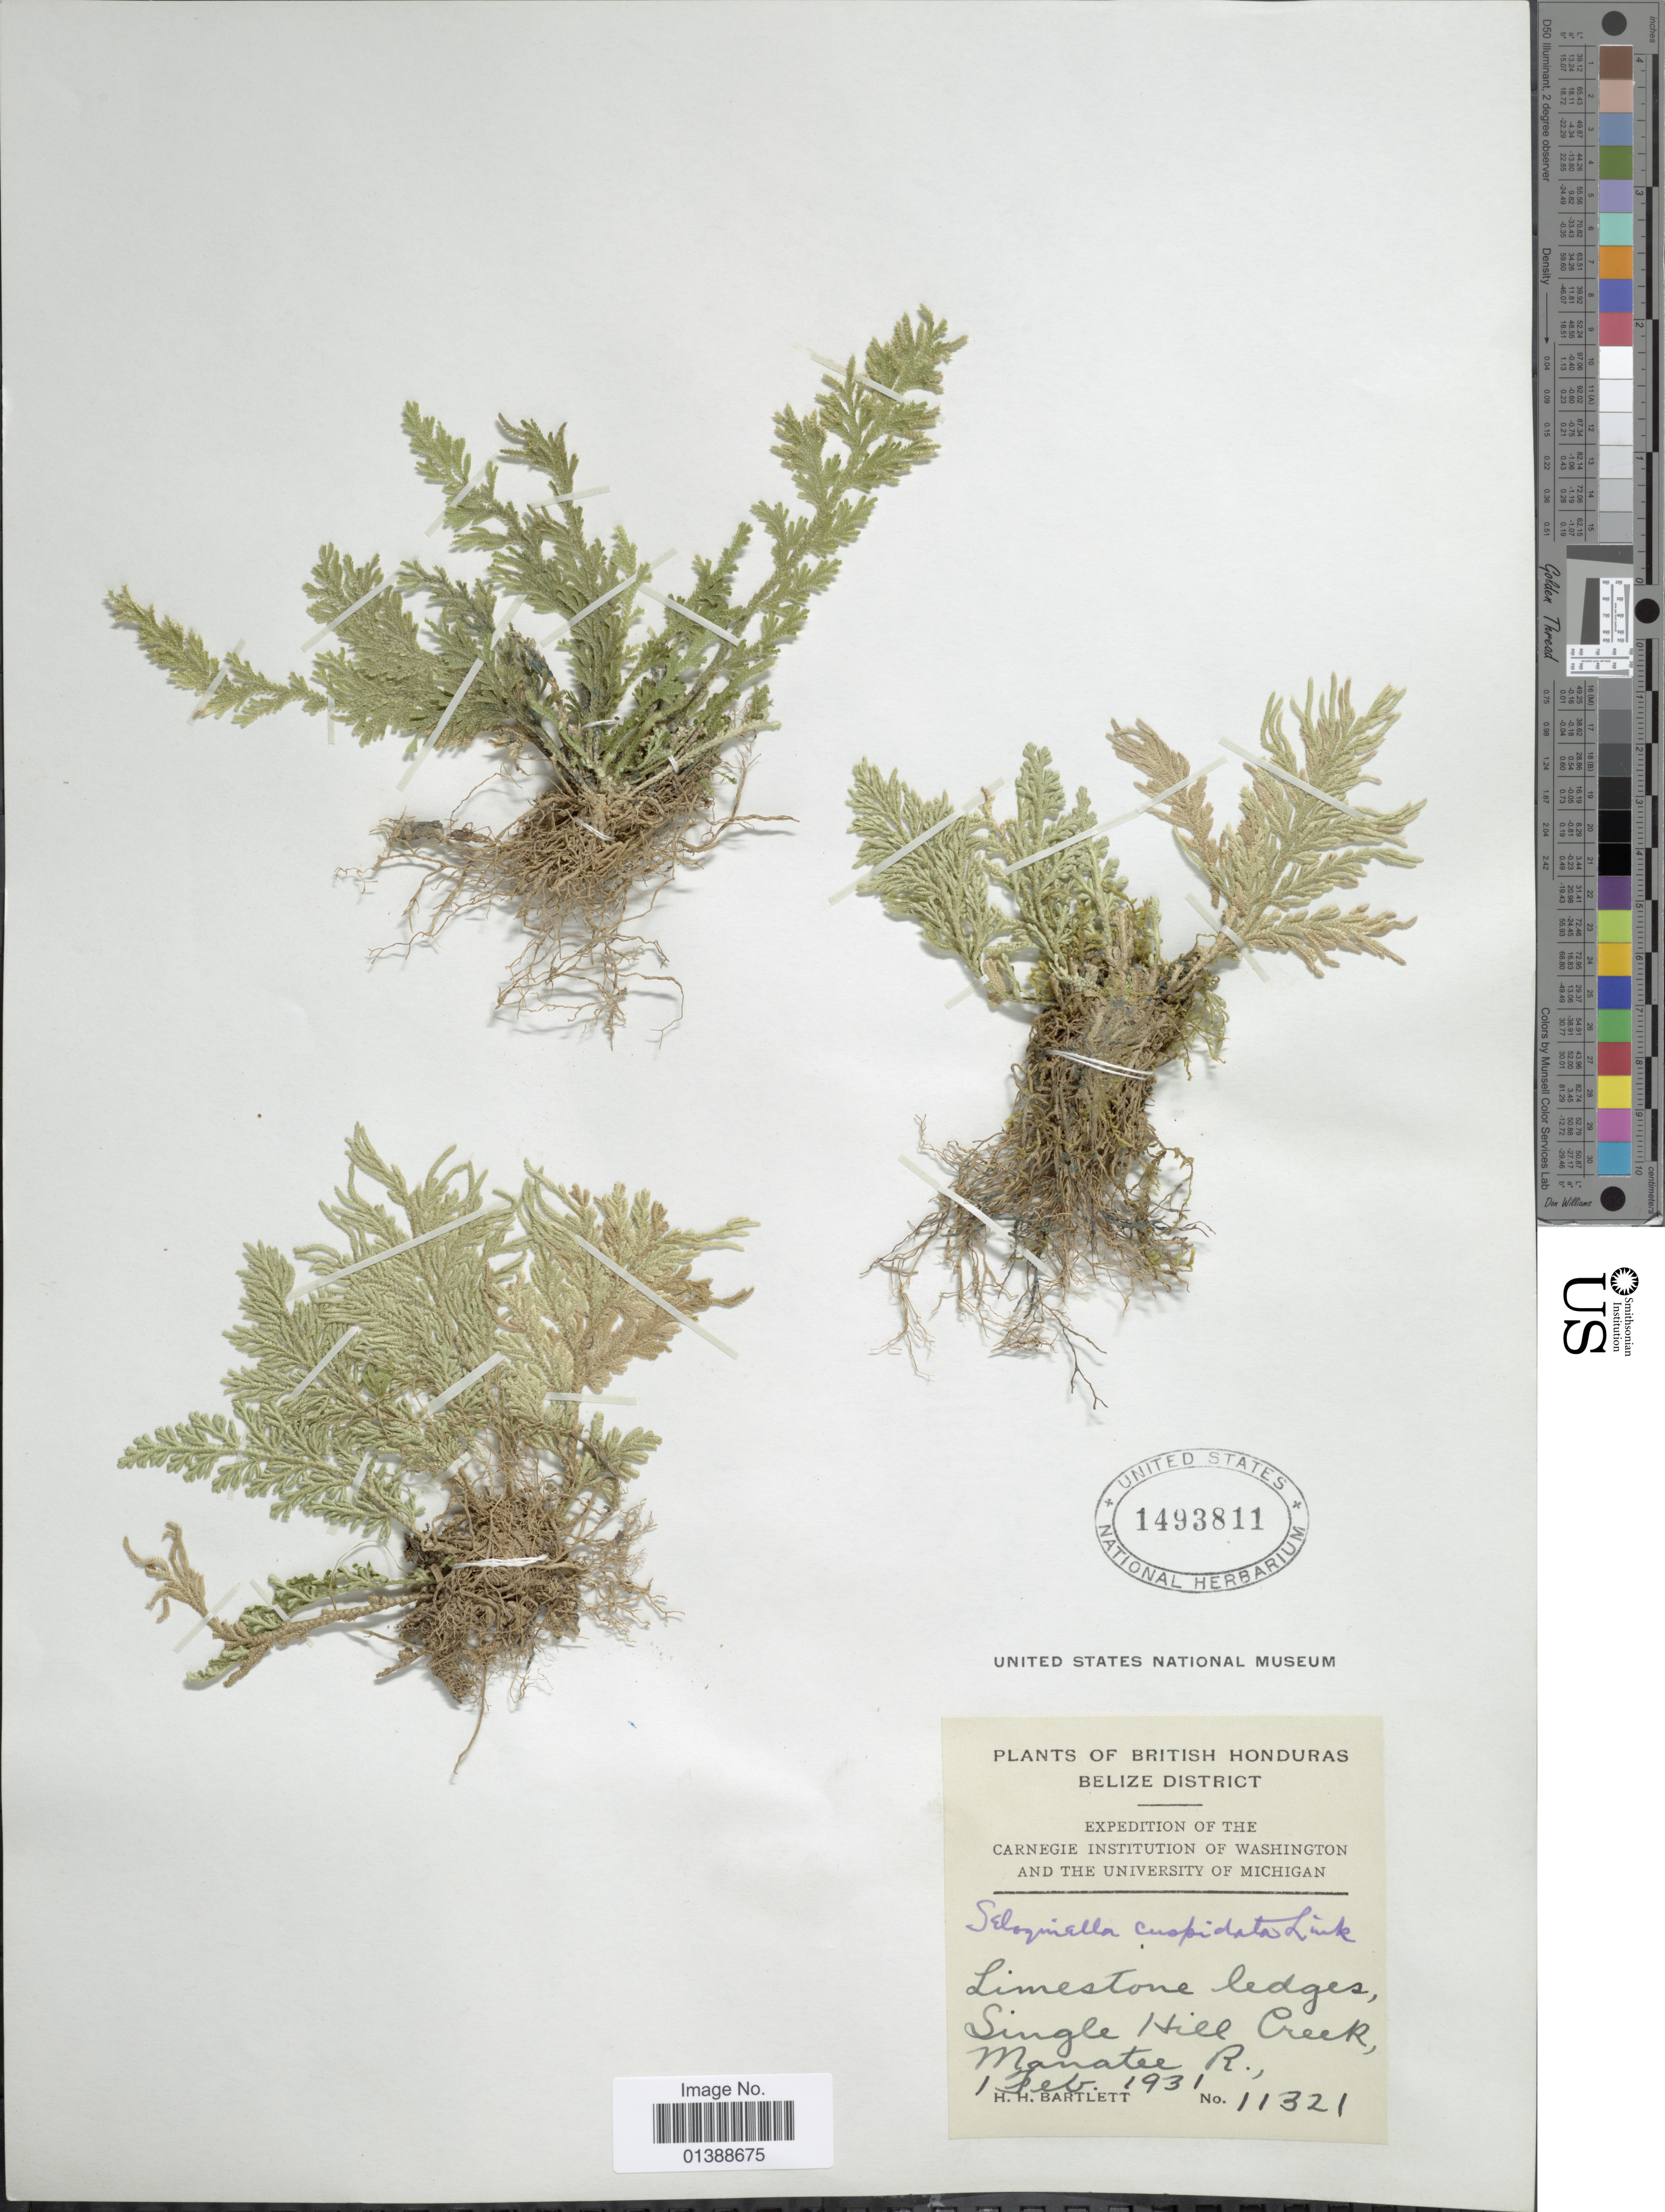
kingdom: Plantae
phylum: Tracheophyta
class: Lycopodiopsida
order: Selaginellales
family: Selaginellaceae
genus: Selaginella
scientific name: Selaginella pallescens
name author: (C. Presl) Spring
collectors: H. H. Bartlett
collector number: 11321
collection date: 1931-02-01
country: Belize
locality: British Honduras, Single Hill Creek, Manatee R.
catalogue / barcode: US 1493811